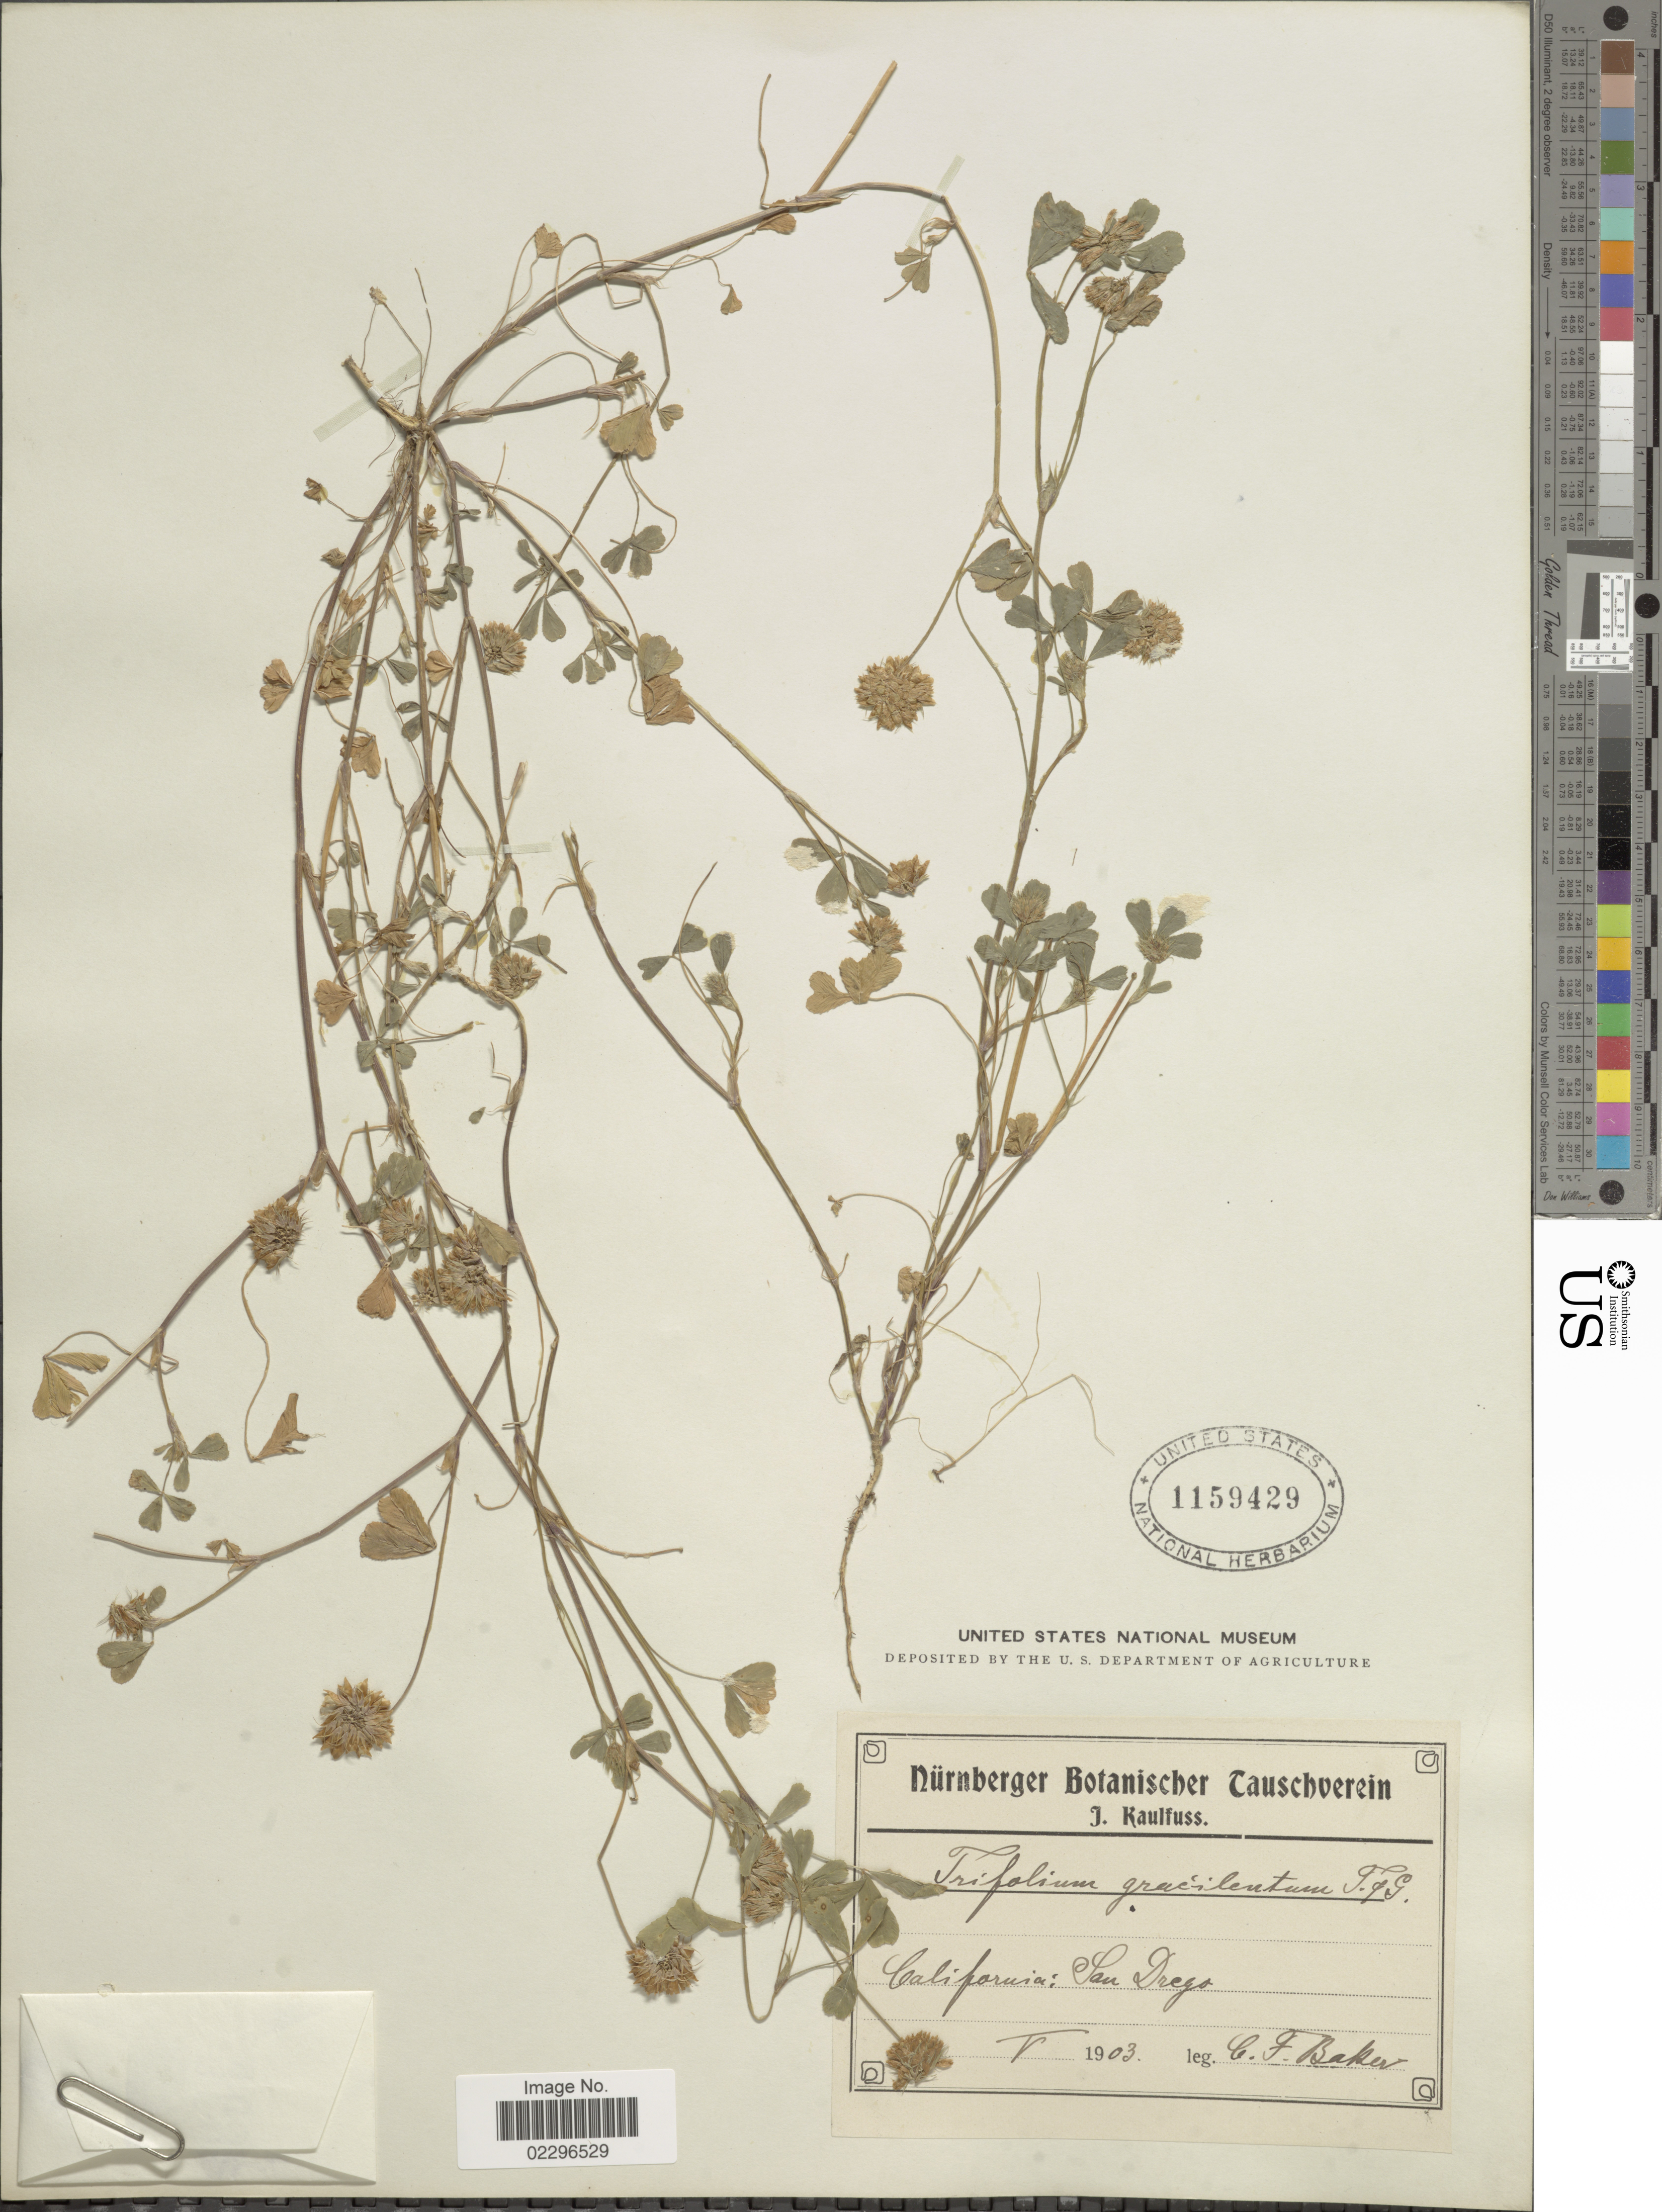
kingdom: Plantae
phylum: Tracheophyta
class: Magnoliopsida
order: Fabales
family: Fabaceae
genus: Trifolium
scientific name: Trifolium gracilentum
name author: Torr. & A. Gray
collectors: C. F. Baker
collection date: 1903-05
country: United States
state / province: California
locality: California: San Drego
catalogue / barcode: US 1159429